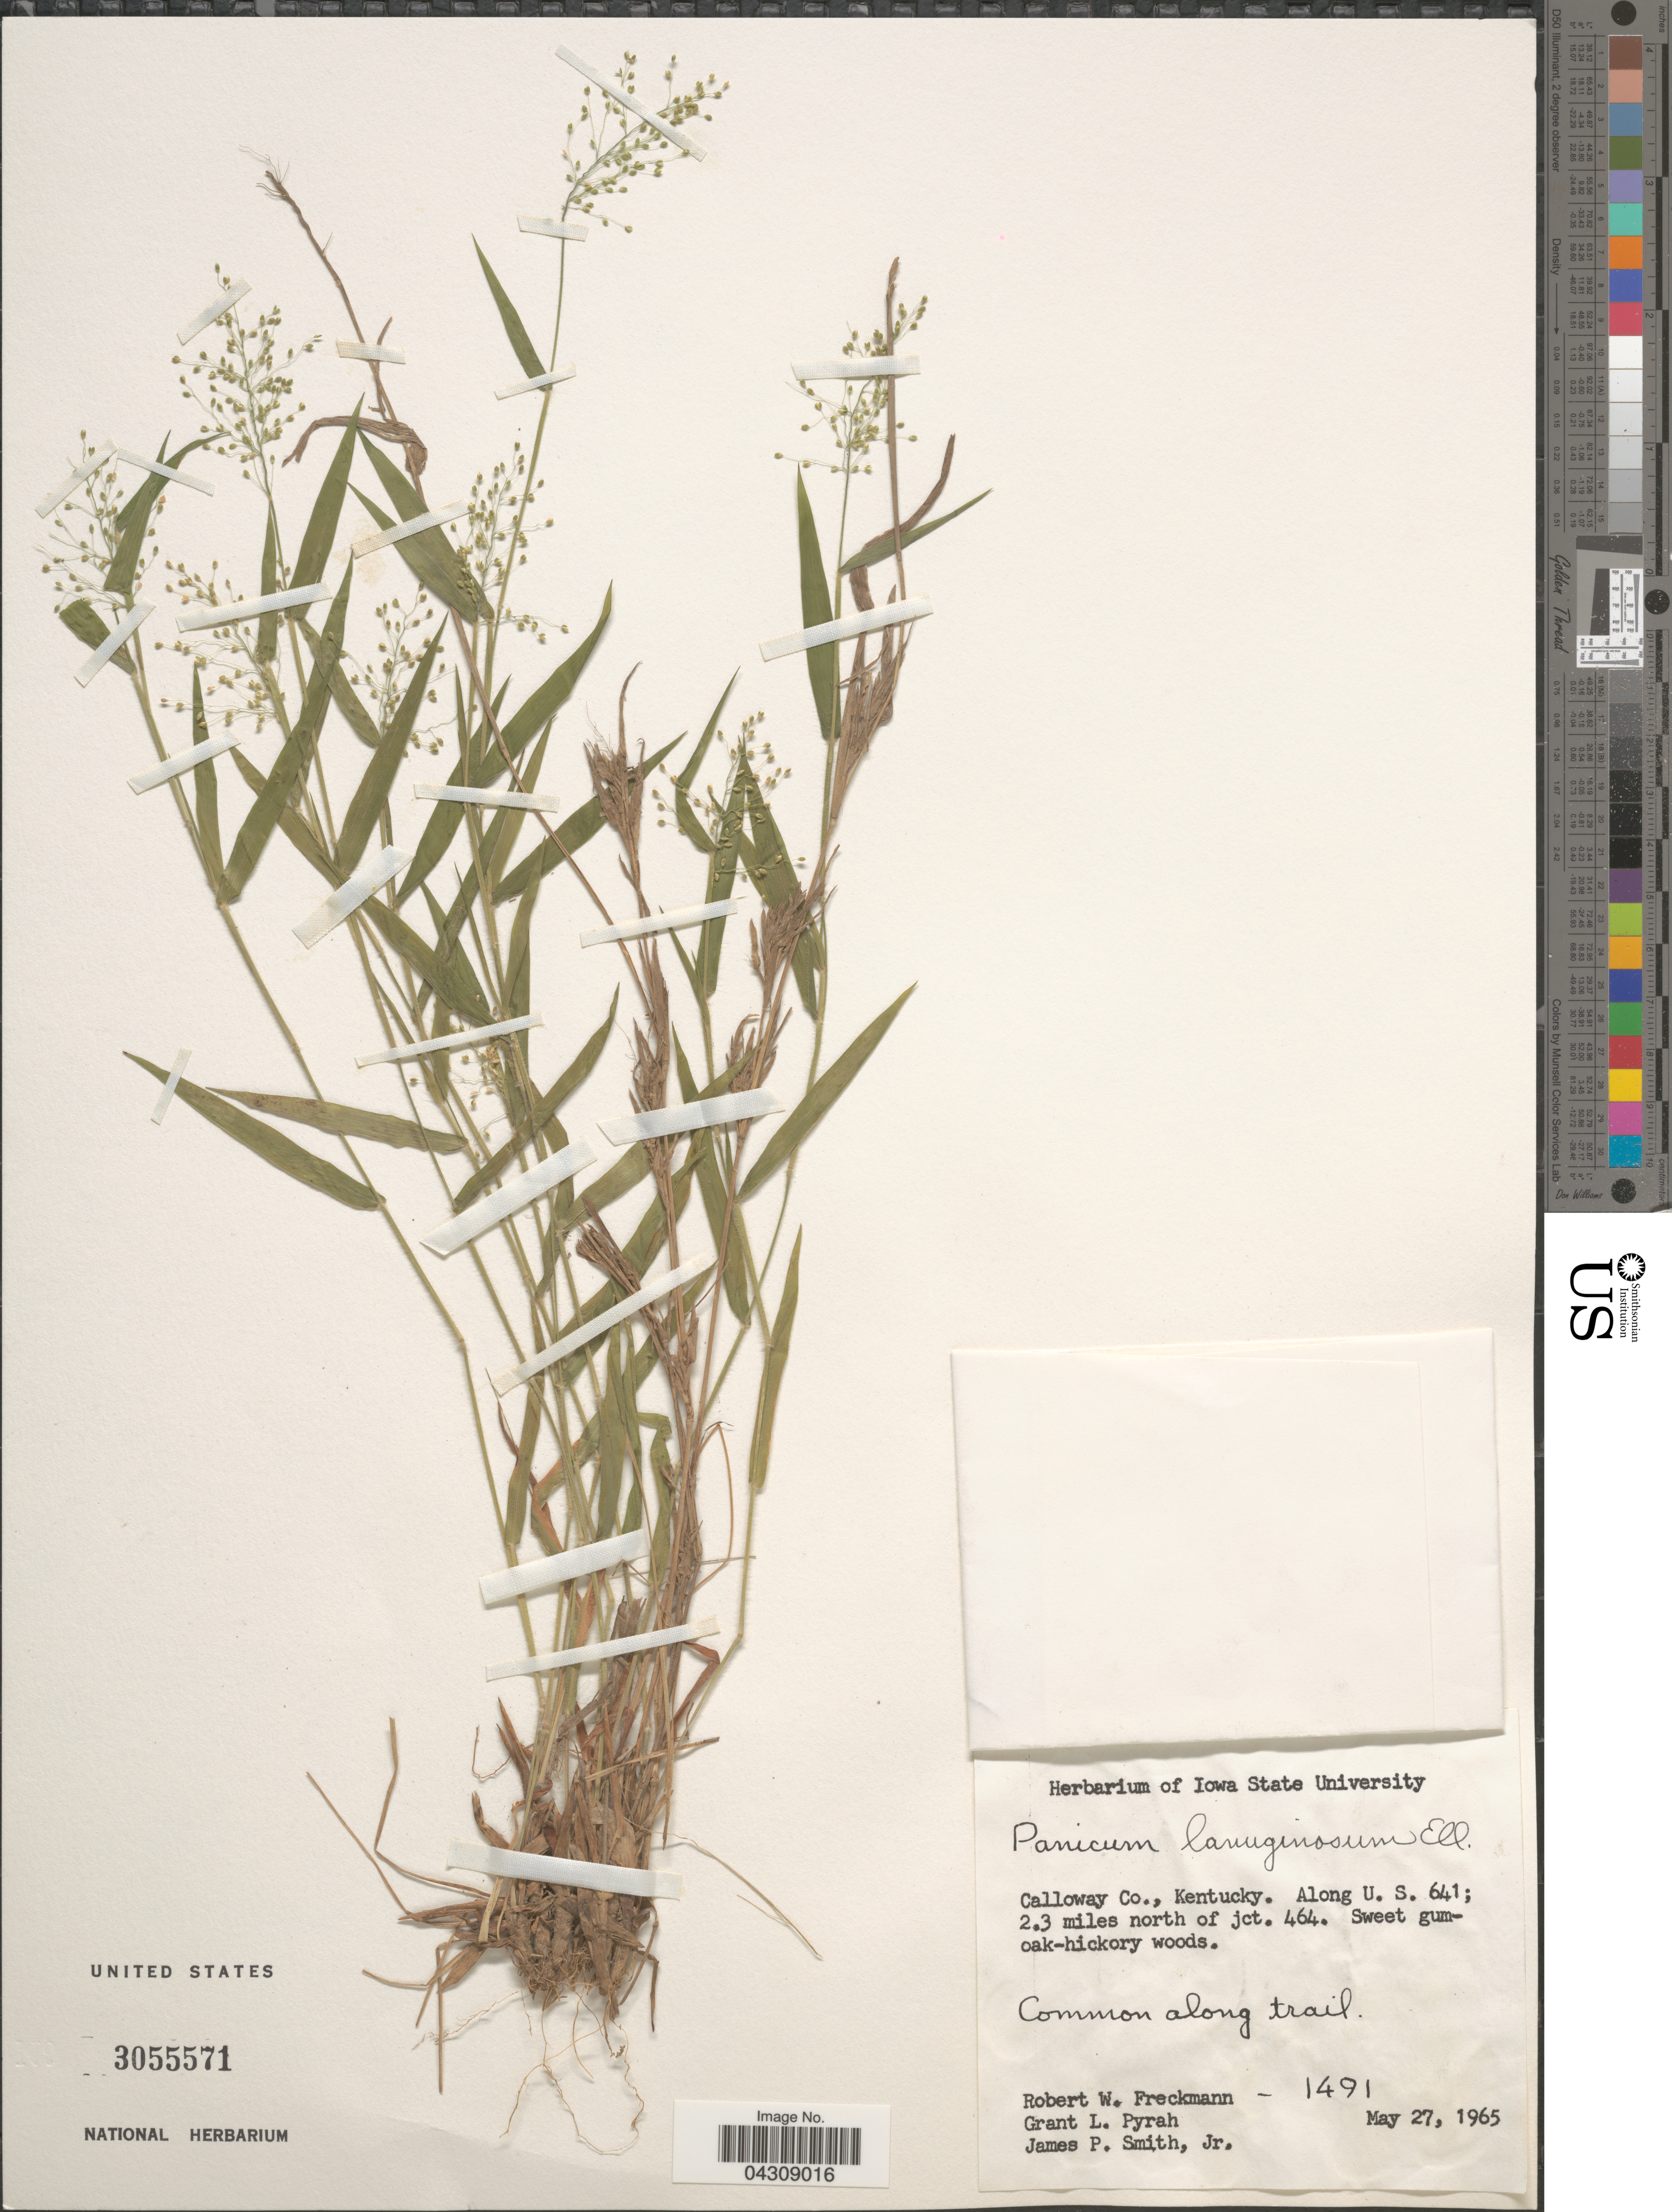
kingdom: Plantae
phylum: Tracheophyta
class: Liliopsida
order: Poales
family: Poaceae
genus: Dichanthelium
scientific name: Dichanthelium acuminatum var. acuminatum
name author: (Sw.) Gould & C.A. Clark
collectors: R. Freckmann, G. Pyrah & J. P. Smith Jr.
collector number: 1491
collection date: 1965-05-27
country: United States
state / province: Kentucky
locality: Calloway Co. Along U. S. 641; 2.3 miles north of jct. 464.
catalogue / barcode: US 3055571